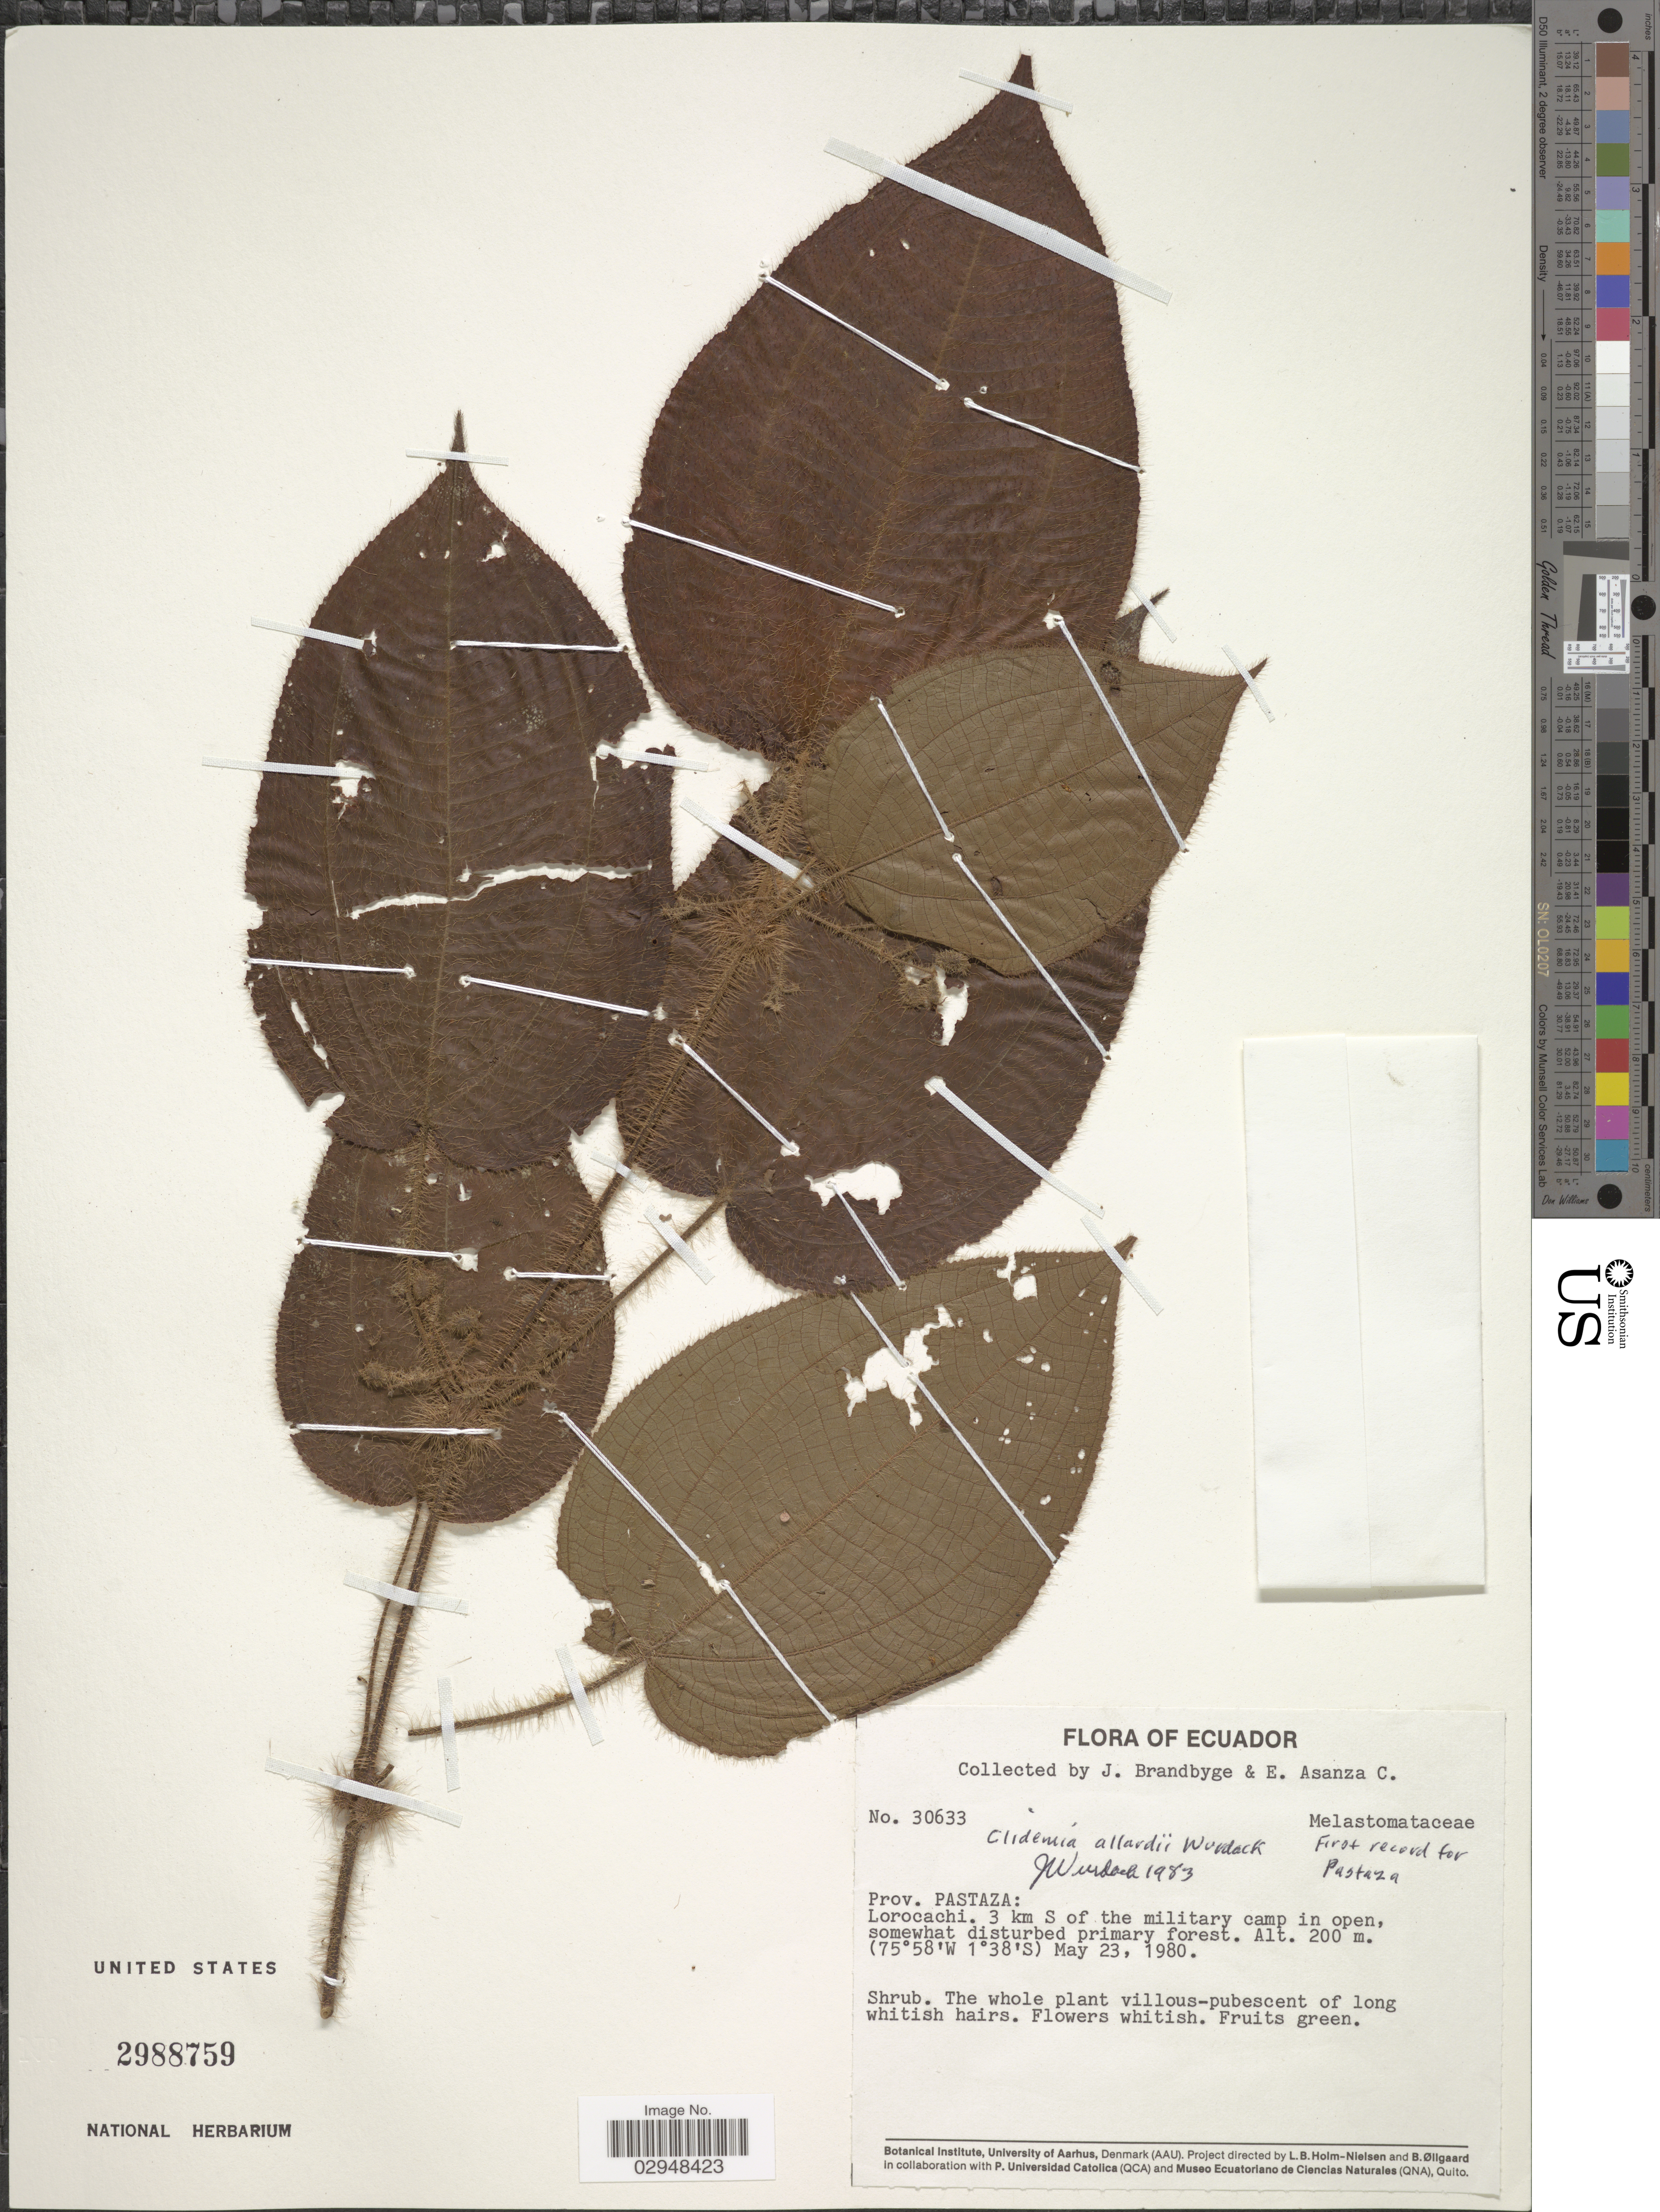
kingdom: Plantae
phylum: Tracheophyta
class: Magnoliopsida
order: Myrtales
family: Melastomataceae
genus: Clidemia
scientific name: Clidemia allardii subsp. allardii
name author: Wurdack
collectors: J. Brandbyge & E. Asanza C.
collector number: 30633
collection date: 1980-05-23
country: Ecuador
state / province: Pastaza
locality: Lorocachi, 3 kim S of the military camp in open, somewhat disturbed primary forest.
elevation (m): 200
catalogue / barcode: US 2988759